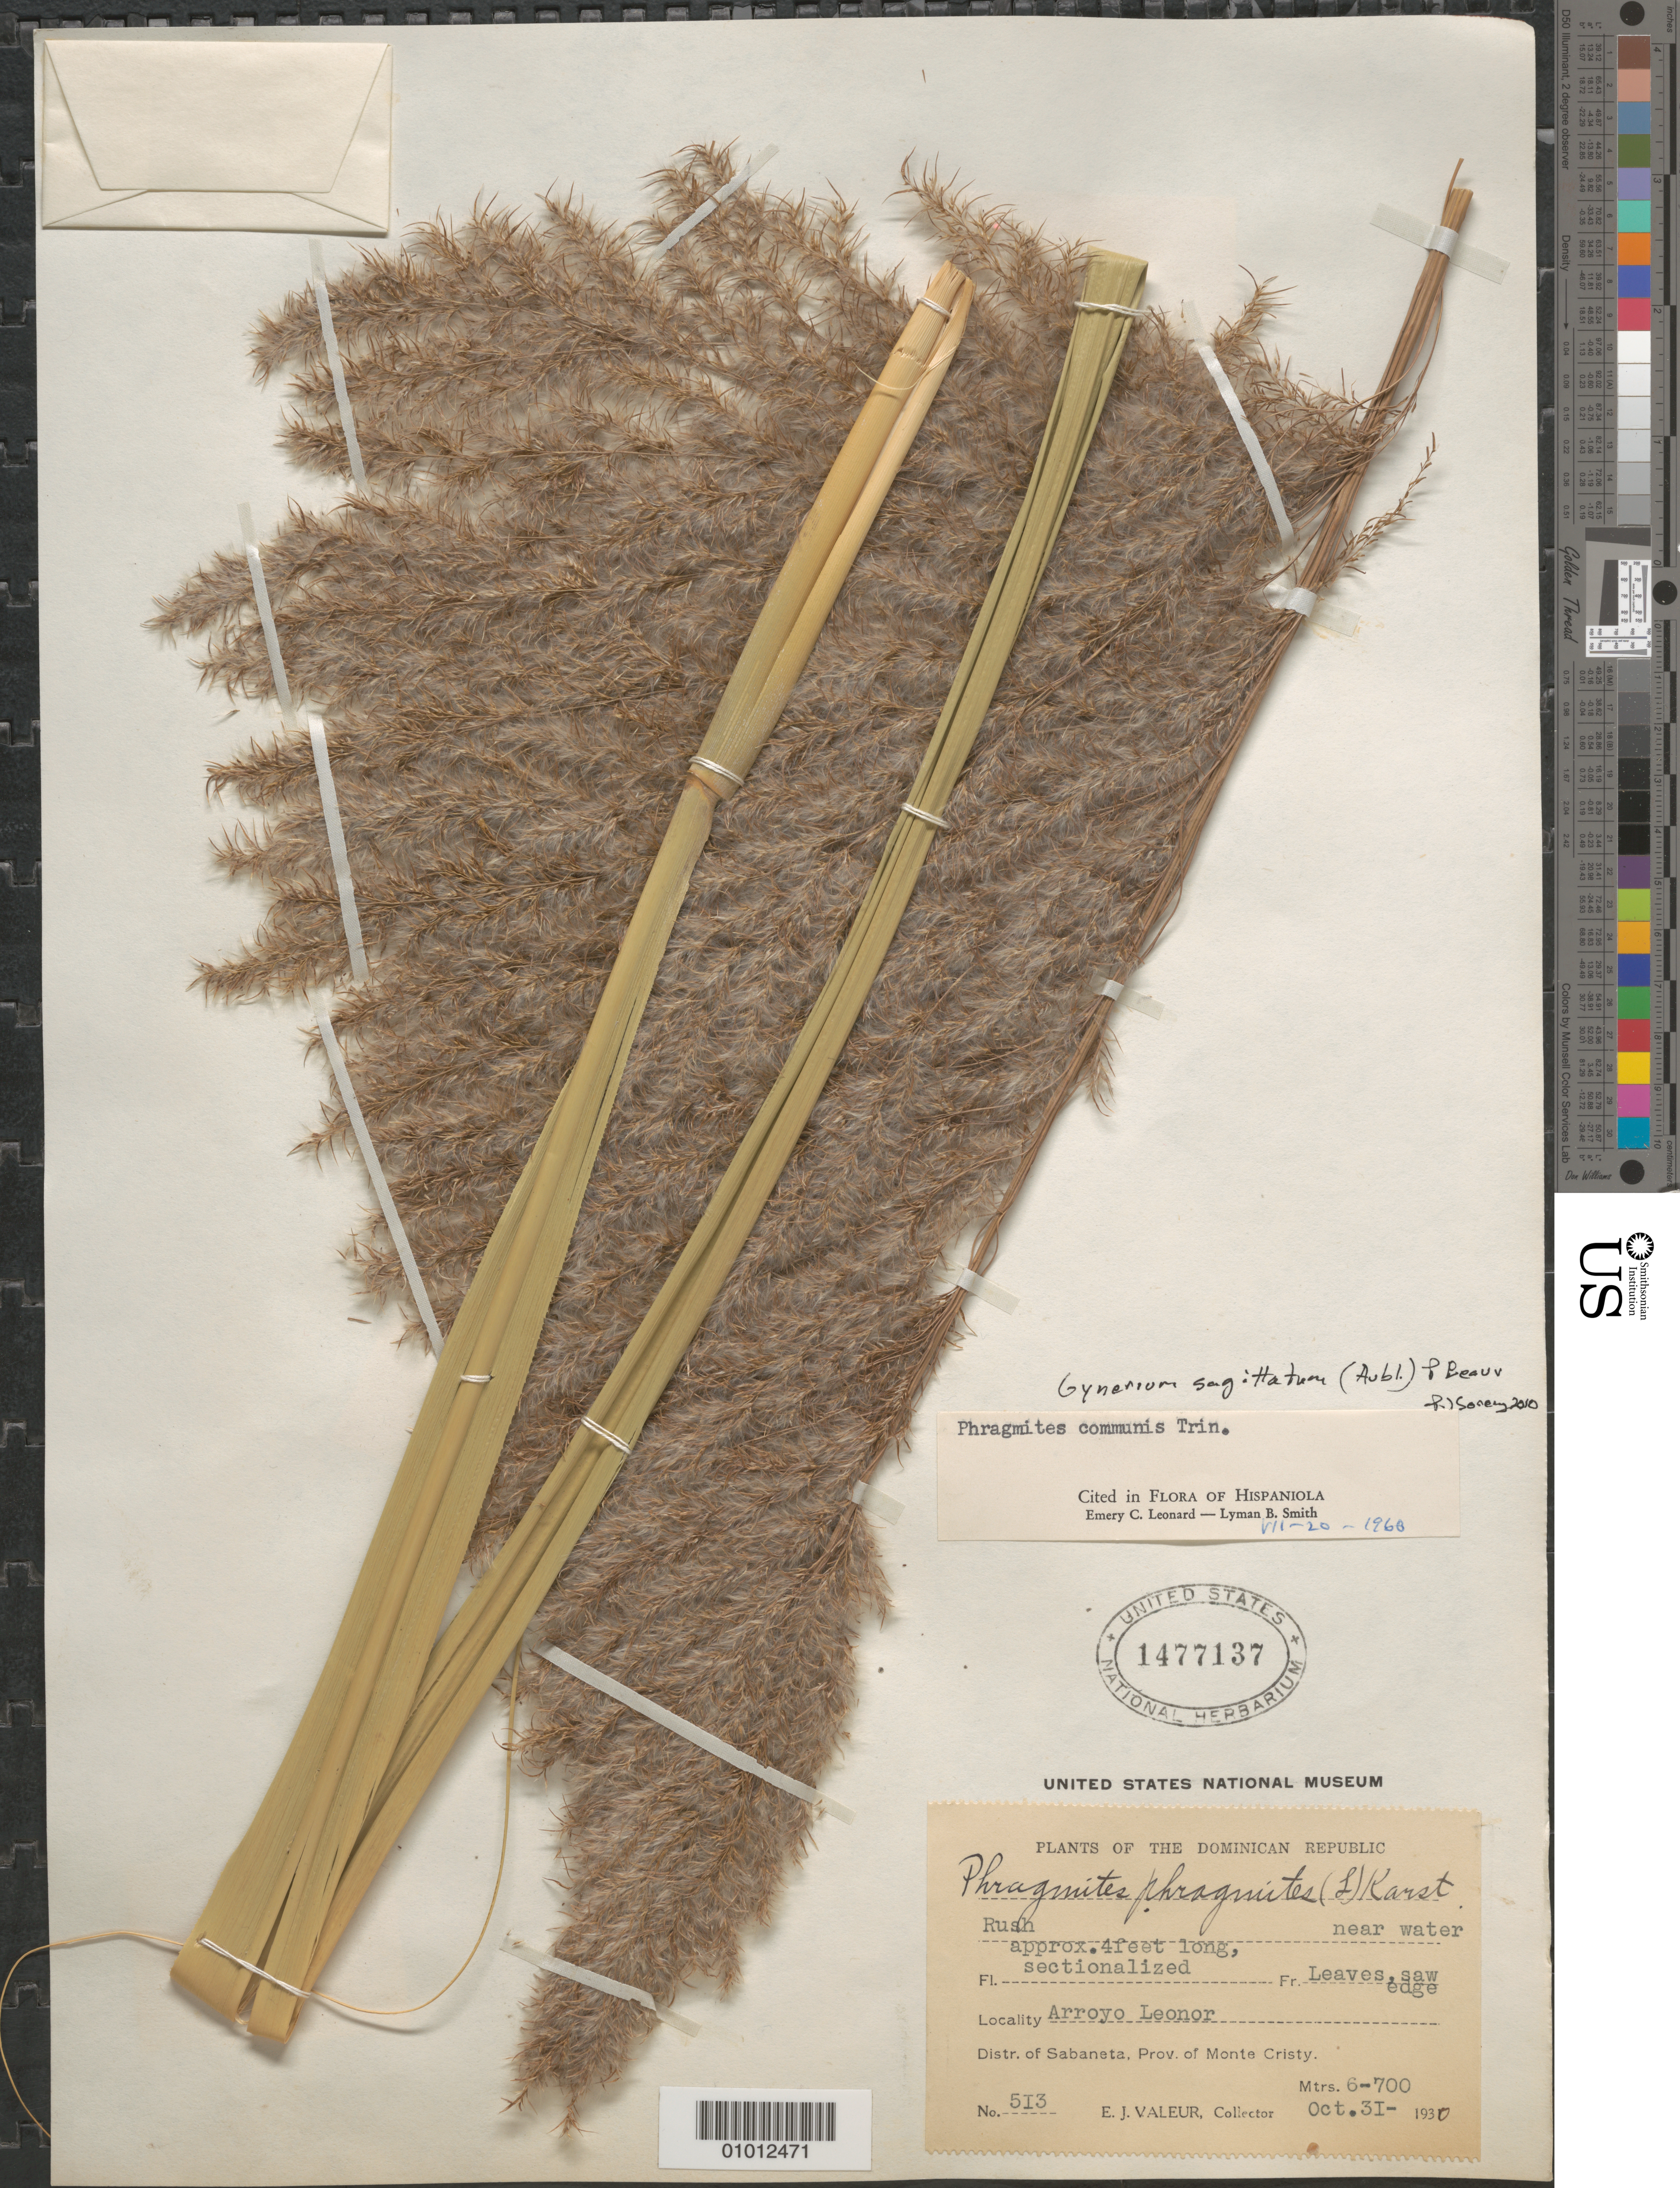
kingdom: Plantae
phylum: Tracheophyta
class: Liliopsida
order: Poales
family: Poaceae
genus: Phragmites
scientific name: Phragmites australis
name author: (Cav.) Trin. ex Steud.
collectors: E. Valeur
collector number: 513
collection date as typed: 31 Oct 1930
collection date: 1930-10-31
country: Dominican Republic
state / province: Monte Cristi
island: Hispaniola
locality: Arroyo Leonor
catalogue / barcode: US 1477137